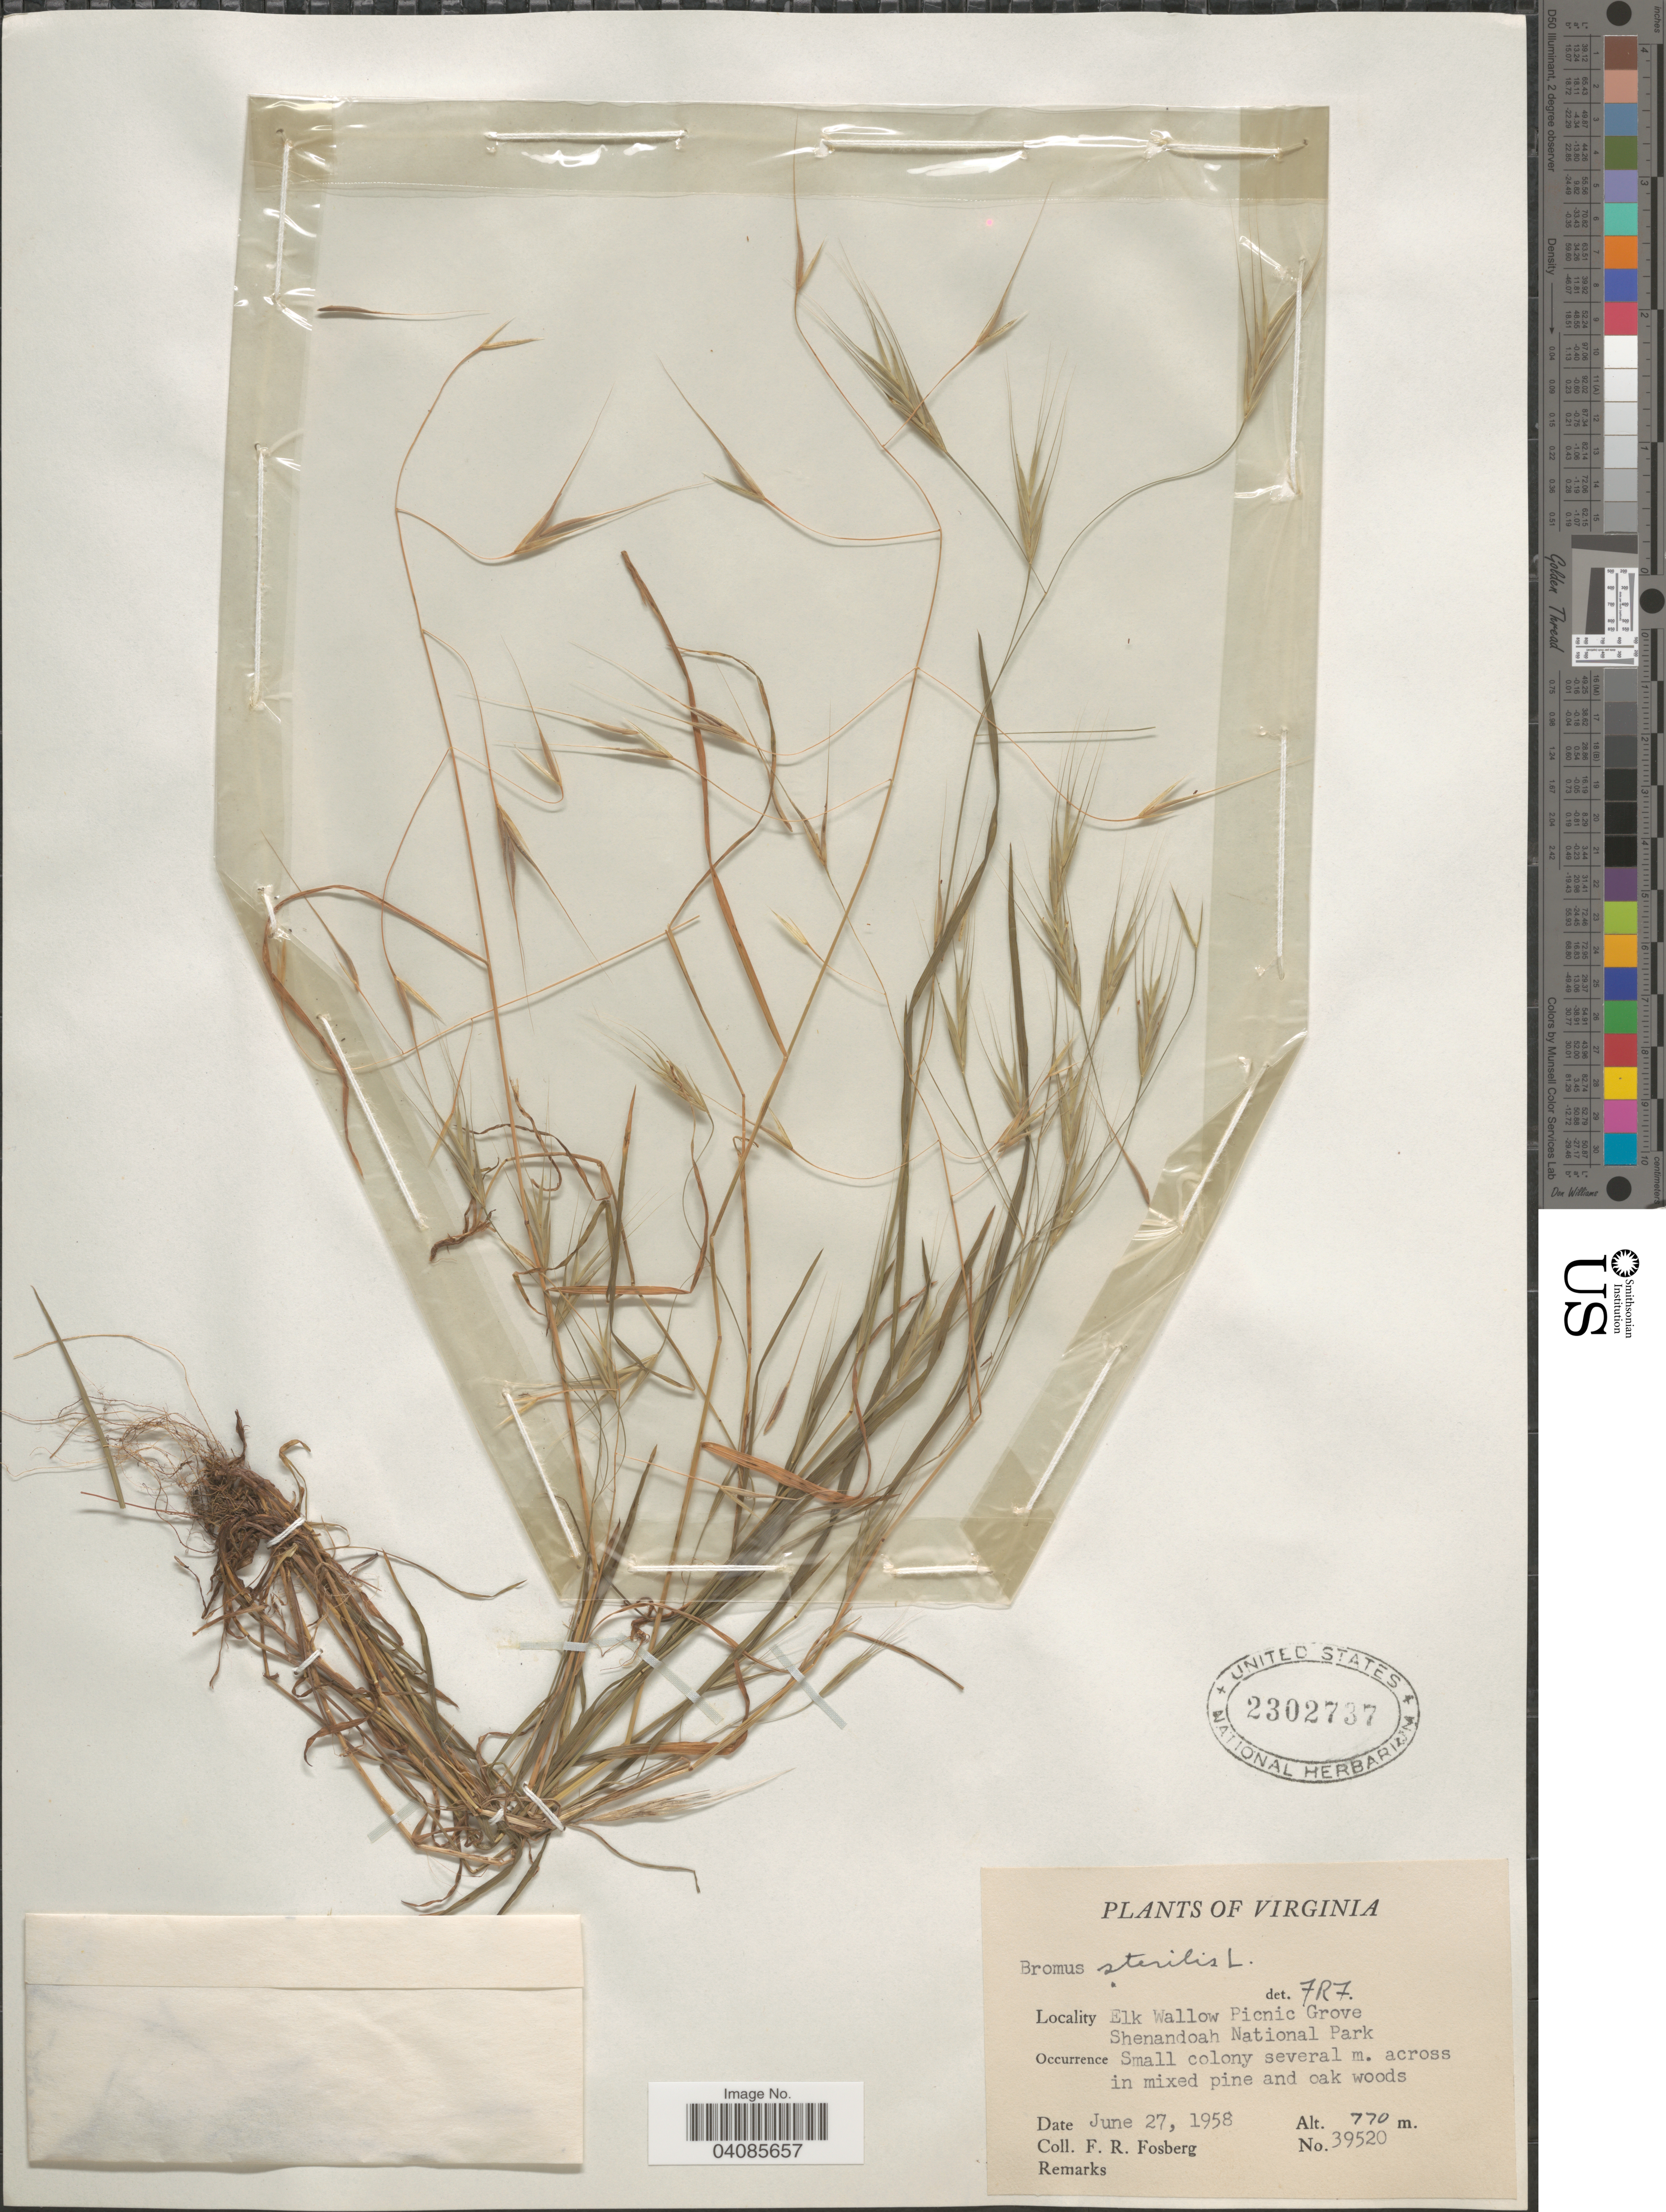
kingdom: Plantae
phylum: Tracheophyta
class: Liliopsida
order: Poales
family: Poaceae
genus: Bromus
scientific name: Bromus sterilis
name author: L.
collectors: F. R. Fosberg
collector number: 39520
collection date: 1958-06-27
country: United States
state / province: Virginia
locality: Elk Wallow Picnic Grove. Shenandoah National Park.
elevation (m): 770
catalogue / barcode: US 2302737